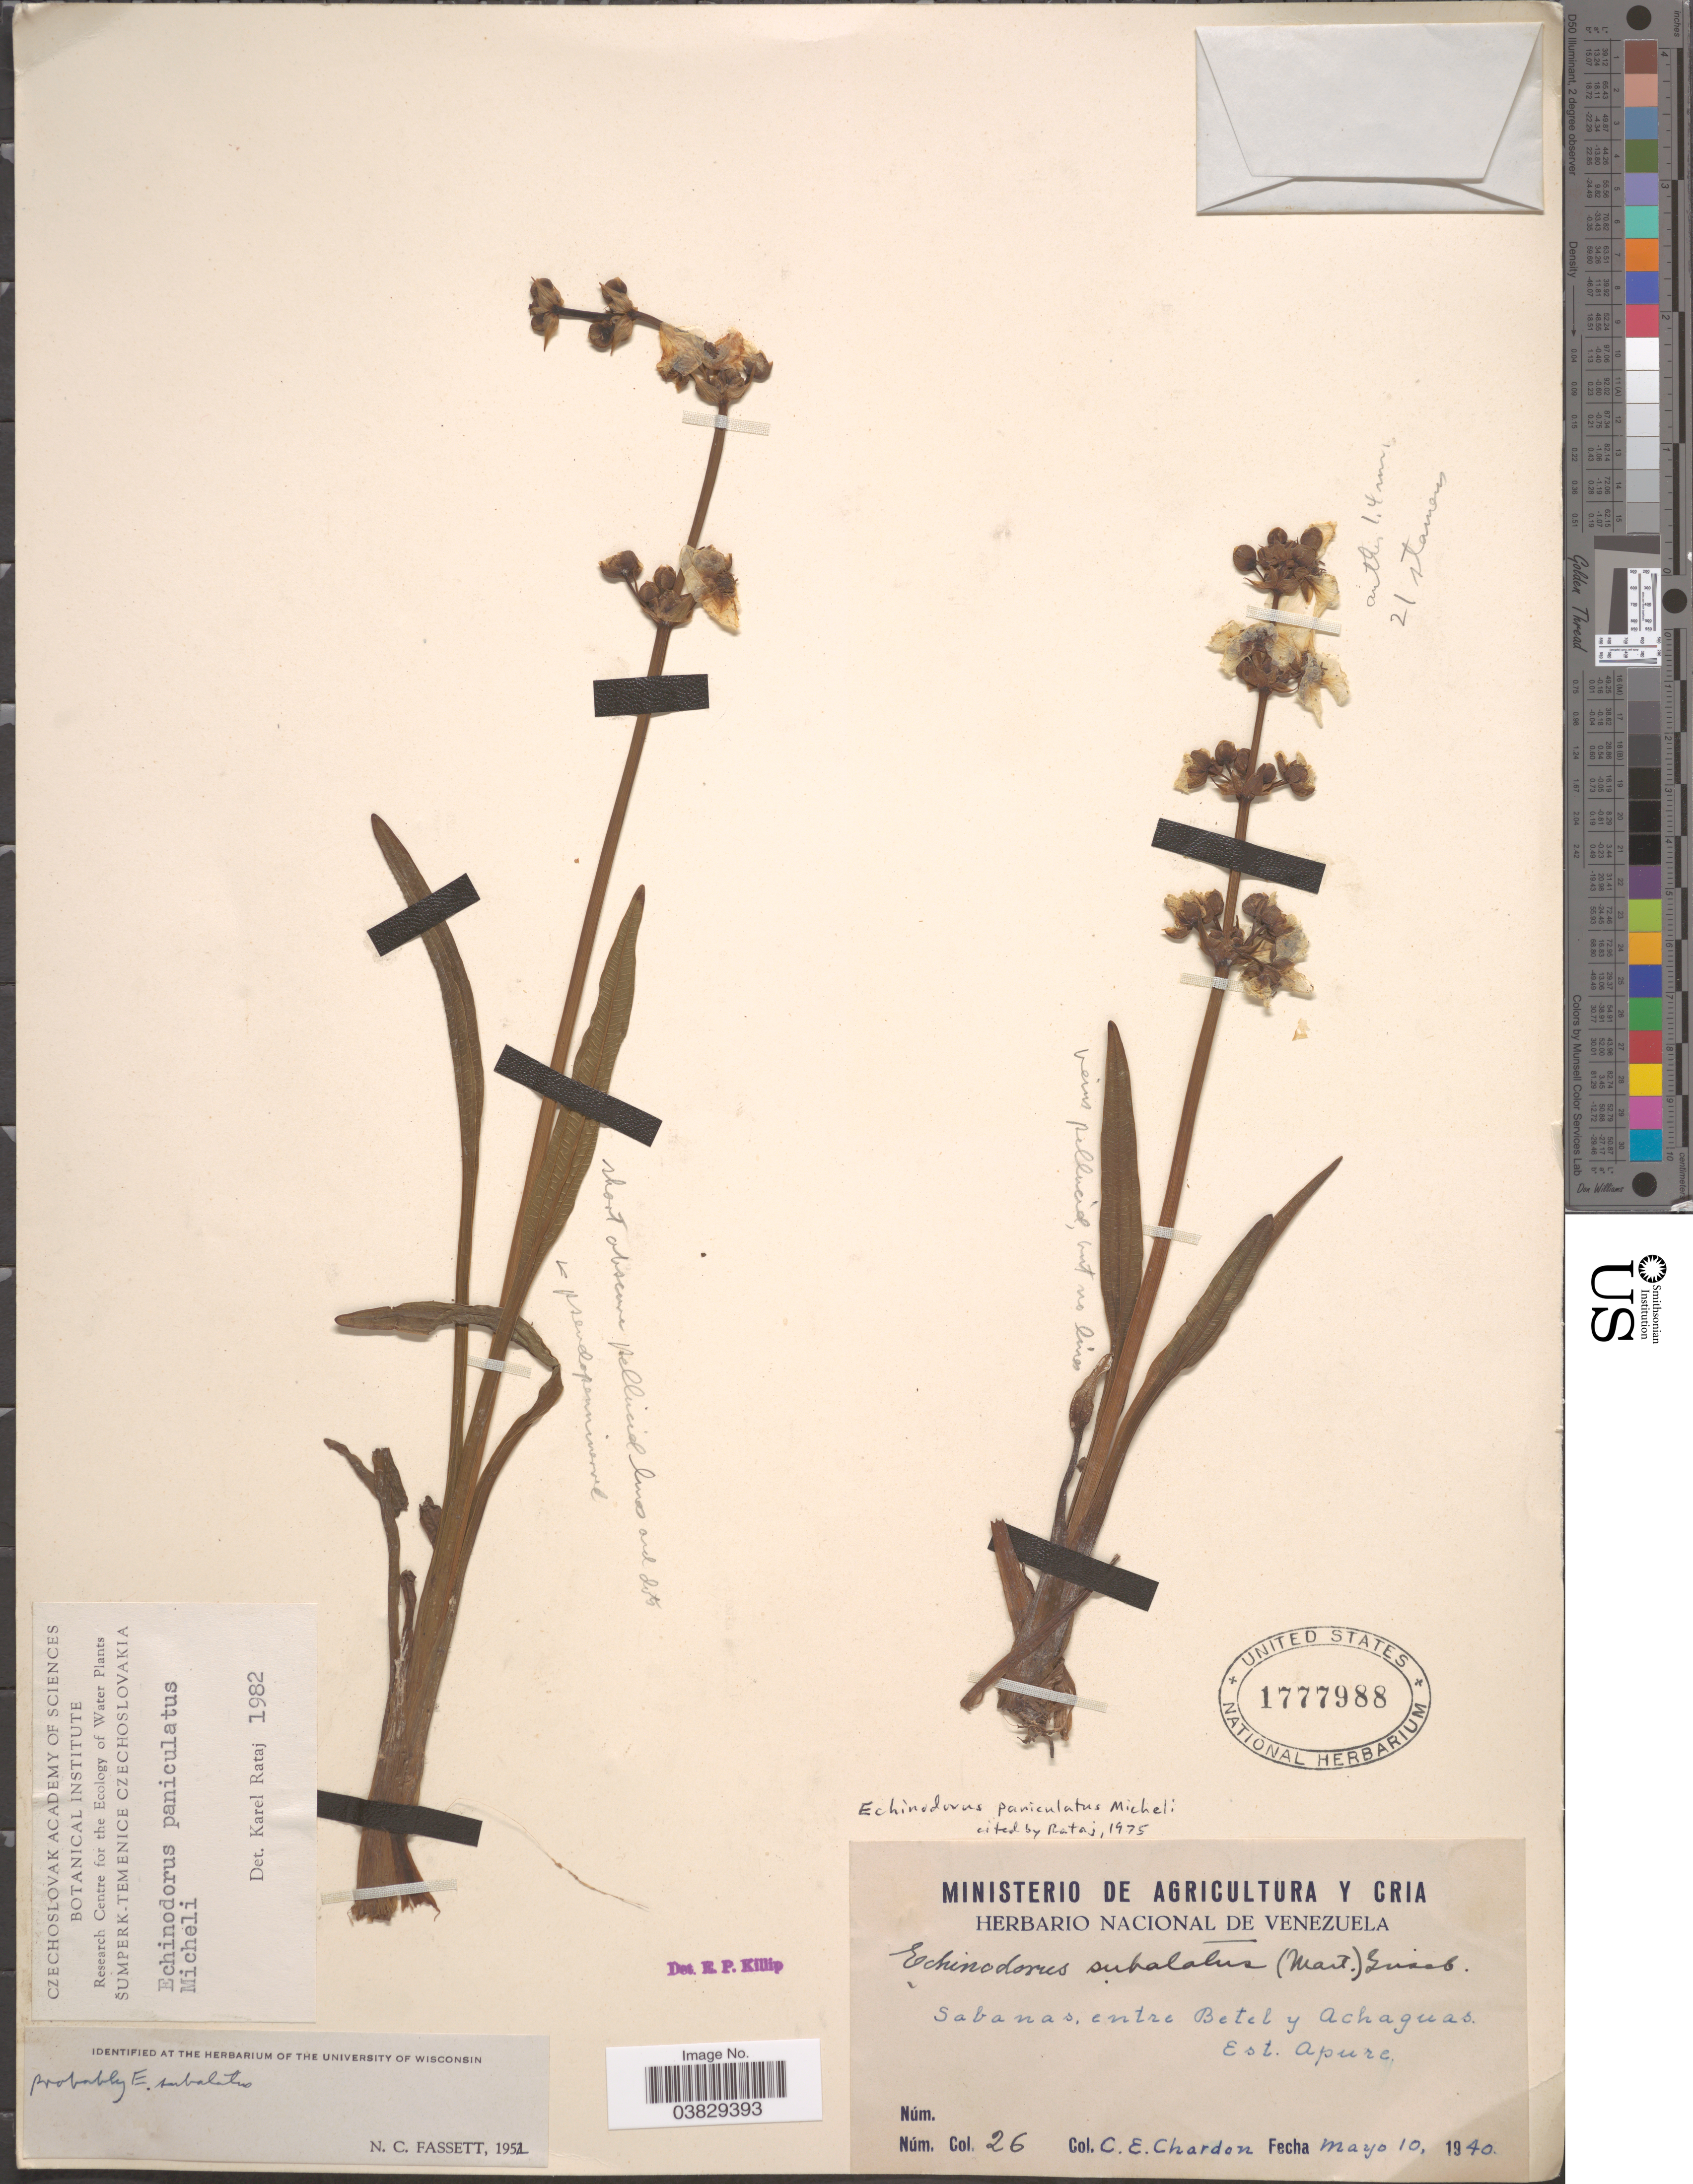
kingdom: Plantae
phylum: Tracheophyta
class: Liliopsida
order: Alismatales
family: Alismataceae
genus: Echinodorus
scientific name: Echinodorus paniculatus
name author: Micheli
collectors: C. E. Chardón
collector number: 26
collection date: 1940-05-10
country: Venezuela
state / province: Apure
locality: Sabanas, entre Betel y Achaguas.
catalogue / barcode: US 1777988